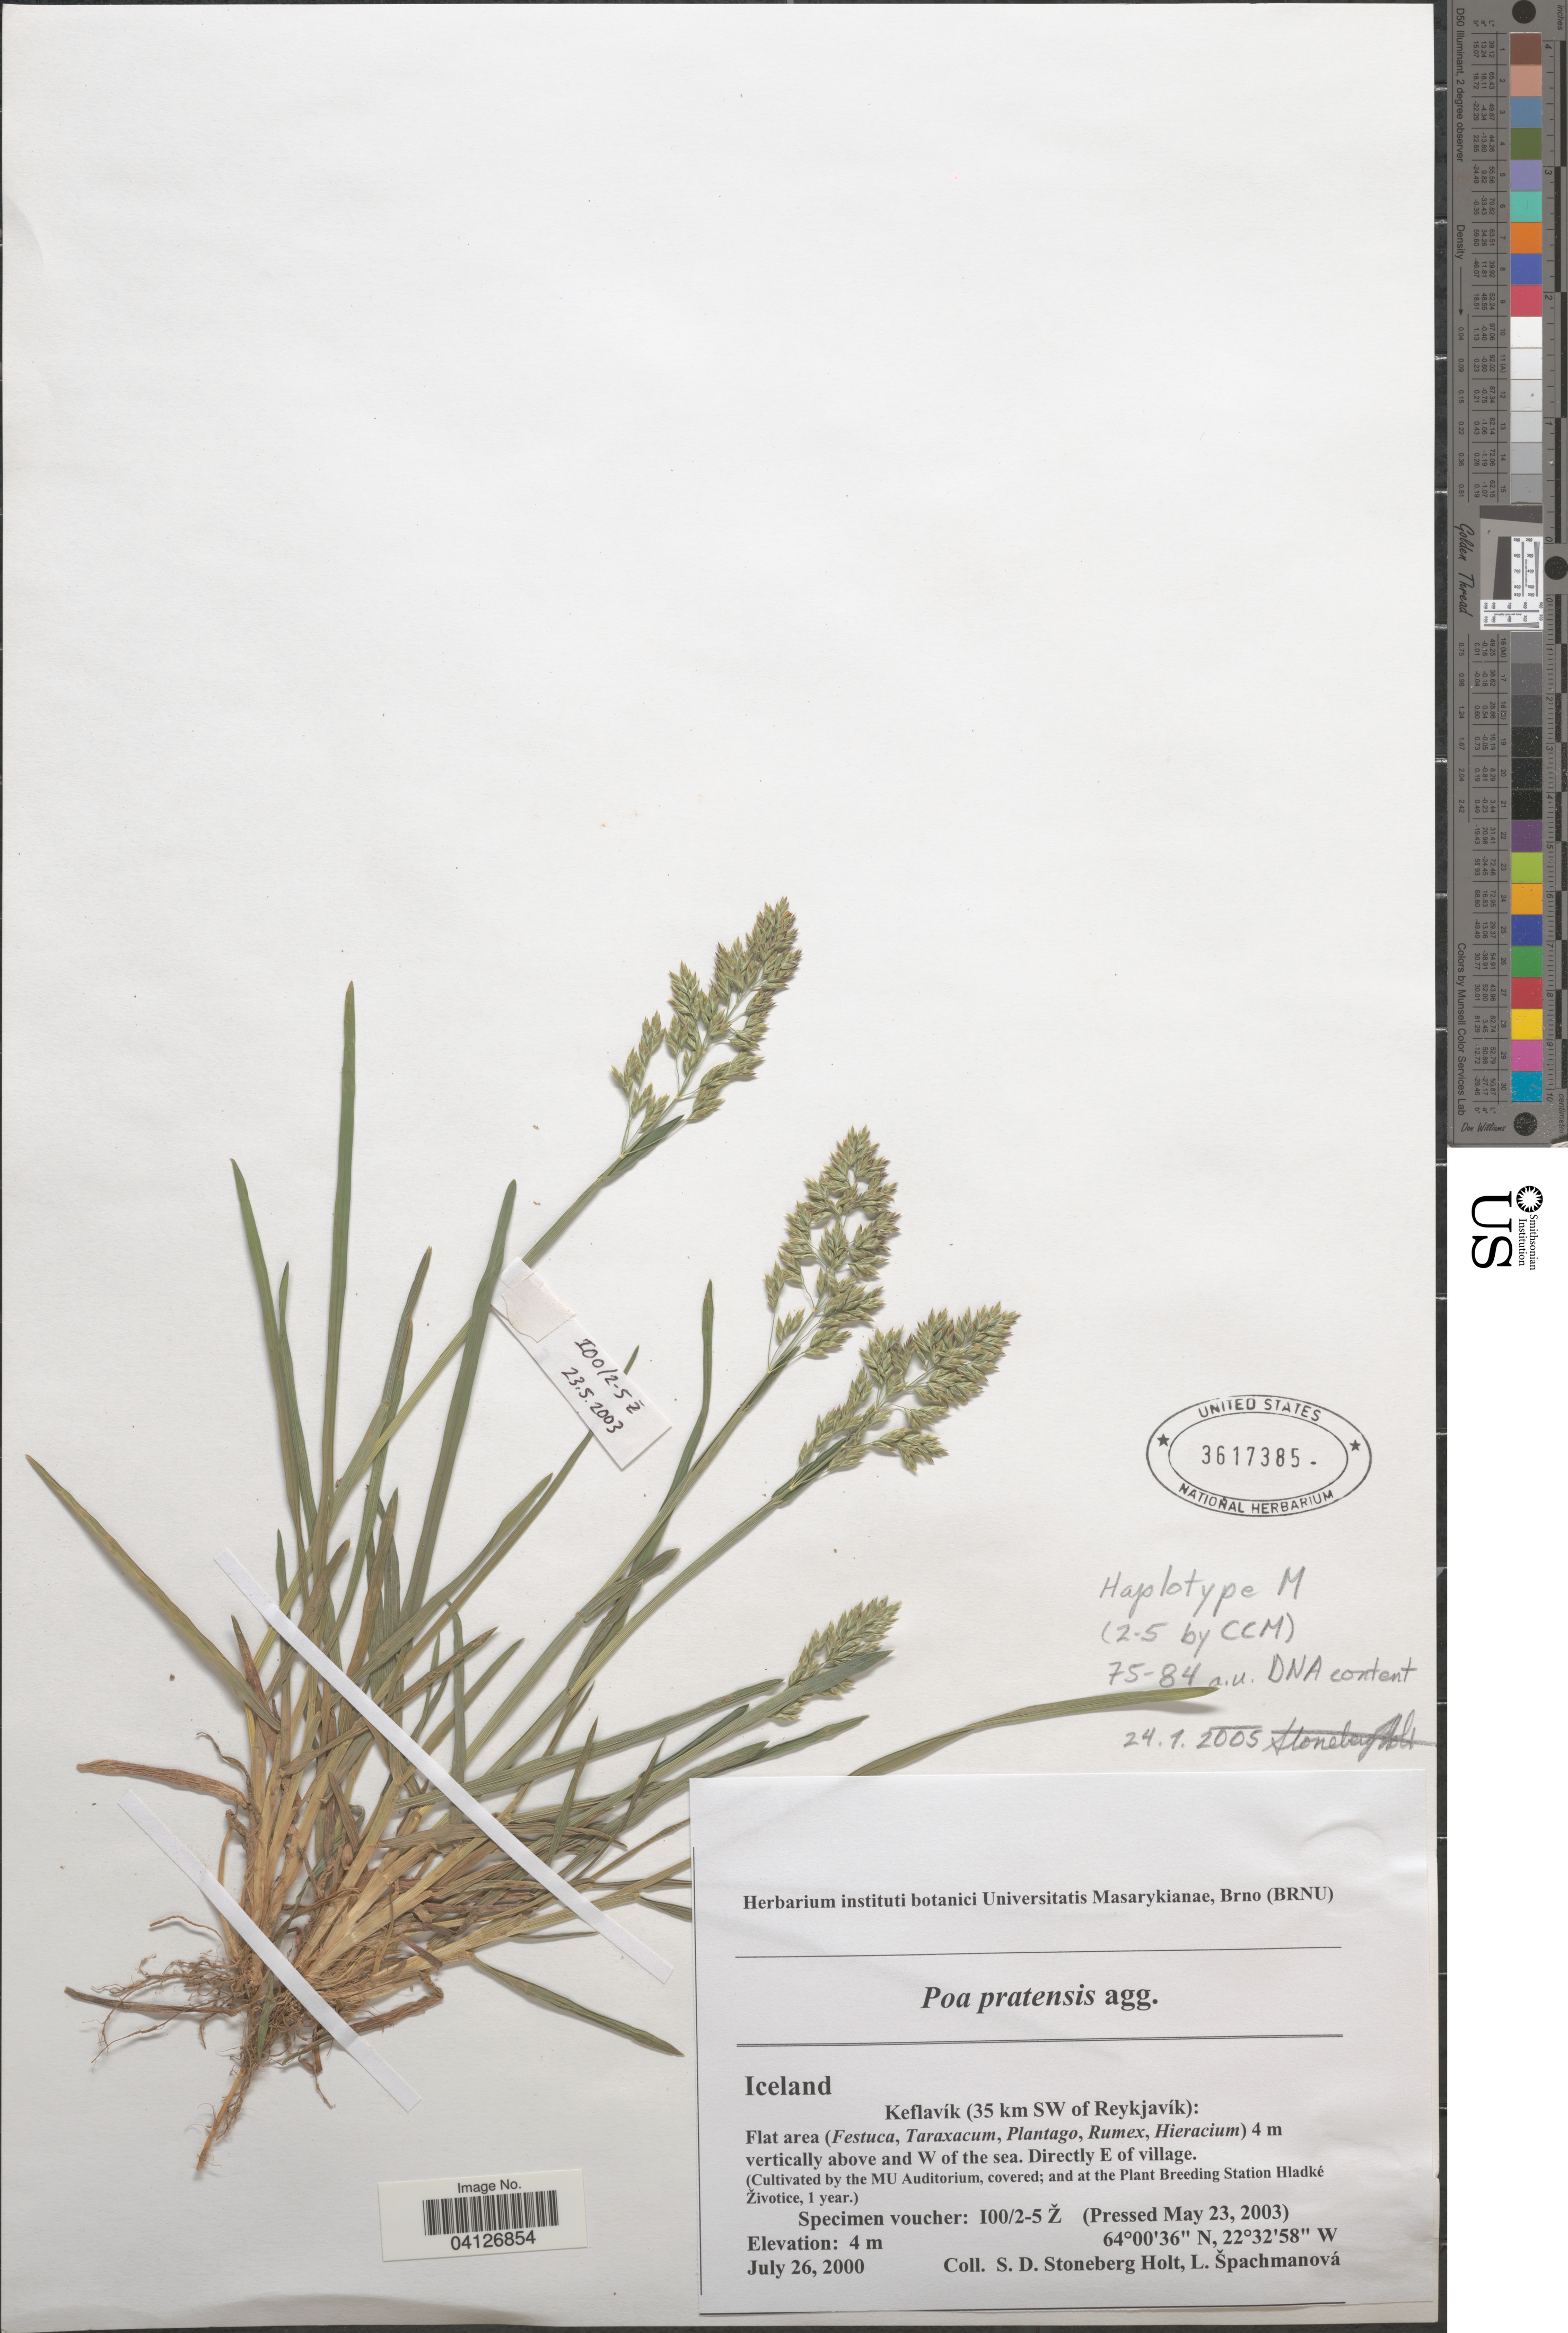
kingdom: Plantae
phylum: Tracheophyta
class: Liliopsida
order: Poales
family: Poaceae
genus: Poa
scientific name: Poa pratensis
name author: L.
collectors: Ex herb. instituti botanici Universitatis Masarykianae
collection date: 2003-05-23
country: Czechia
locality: By the MU Auditorium, covered; and at the Plant Breeding Station Hladké Životice, 1 year.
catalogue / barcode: US 3617385